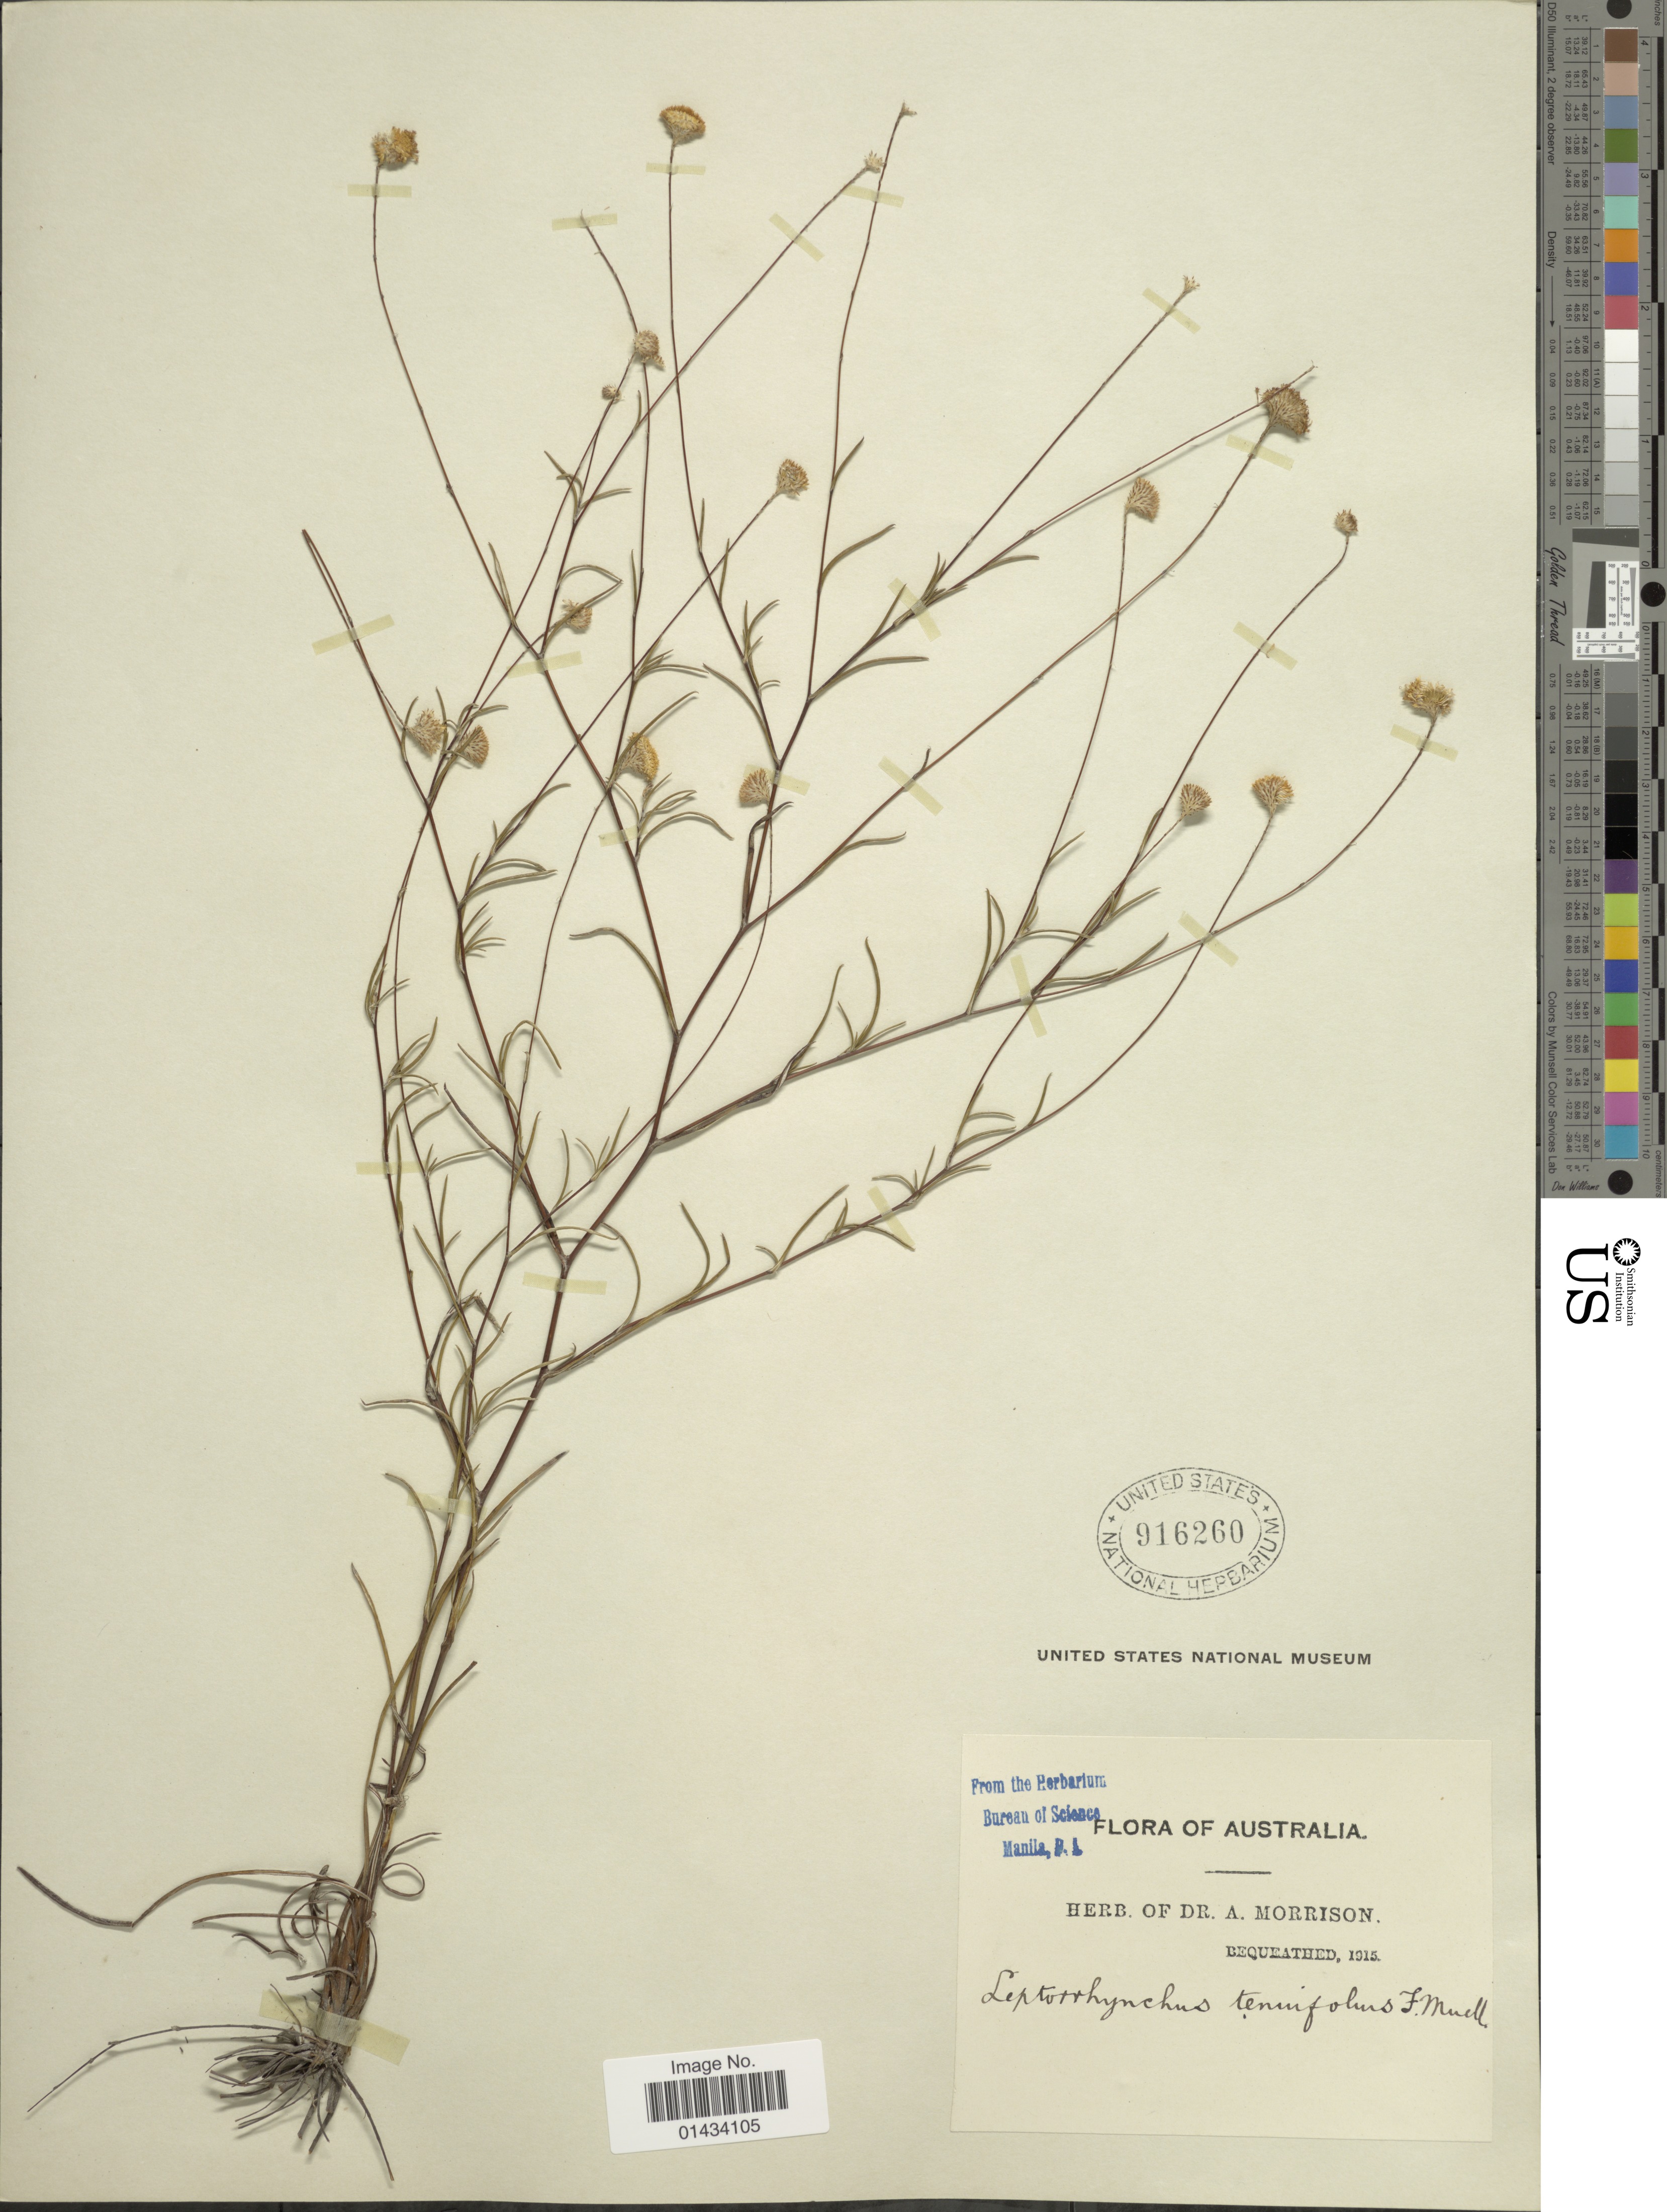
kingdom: Plantae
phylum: Tracheophyta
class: Magnoliopsida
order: Asterales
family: Asteraceae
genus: Leptorhynchos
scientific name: Leptorhynchos tenuifolius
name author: F. Muell.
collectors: ex herb. Dr. A. Morrison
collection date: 1915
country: Australia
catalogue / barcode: US 916260